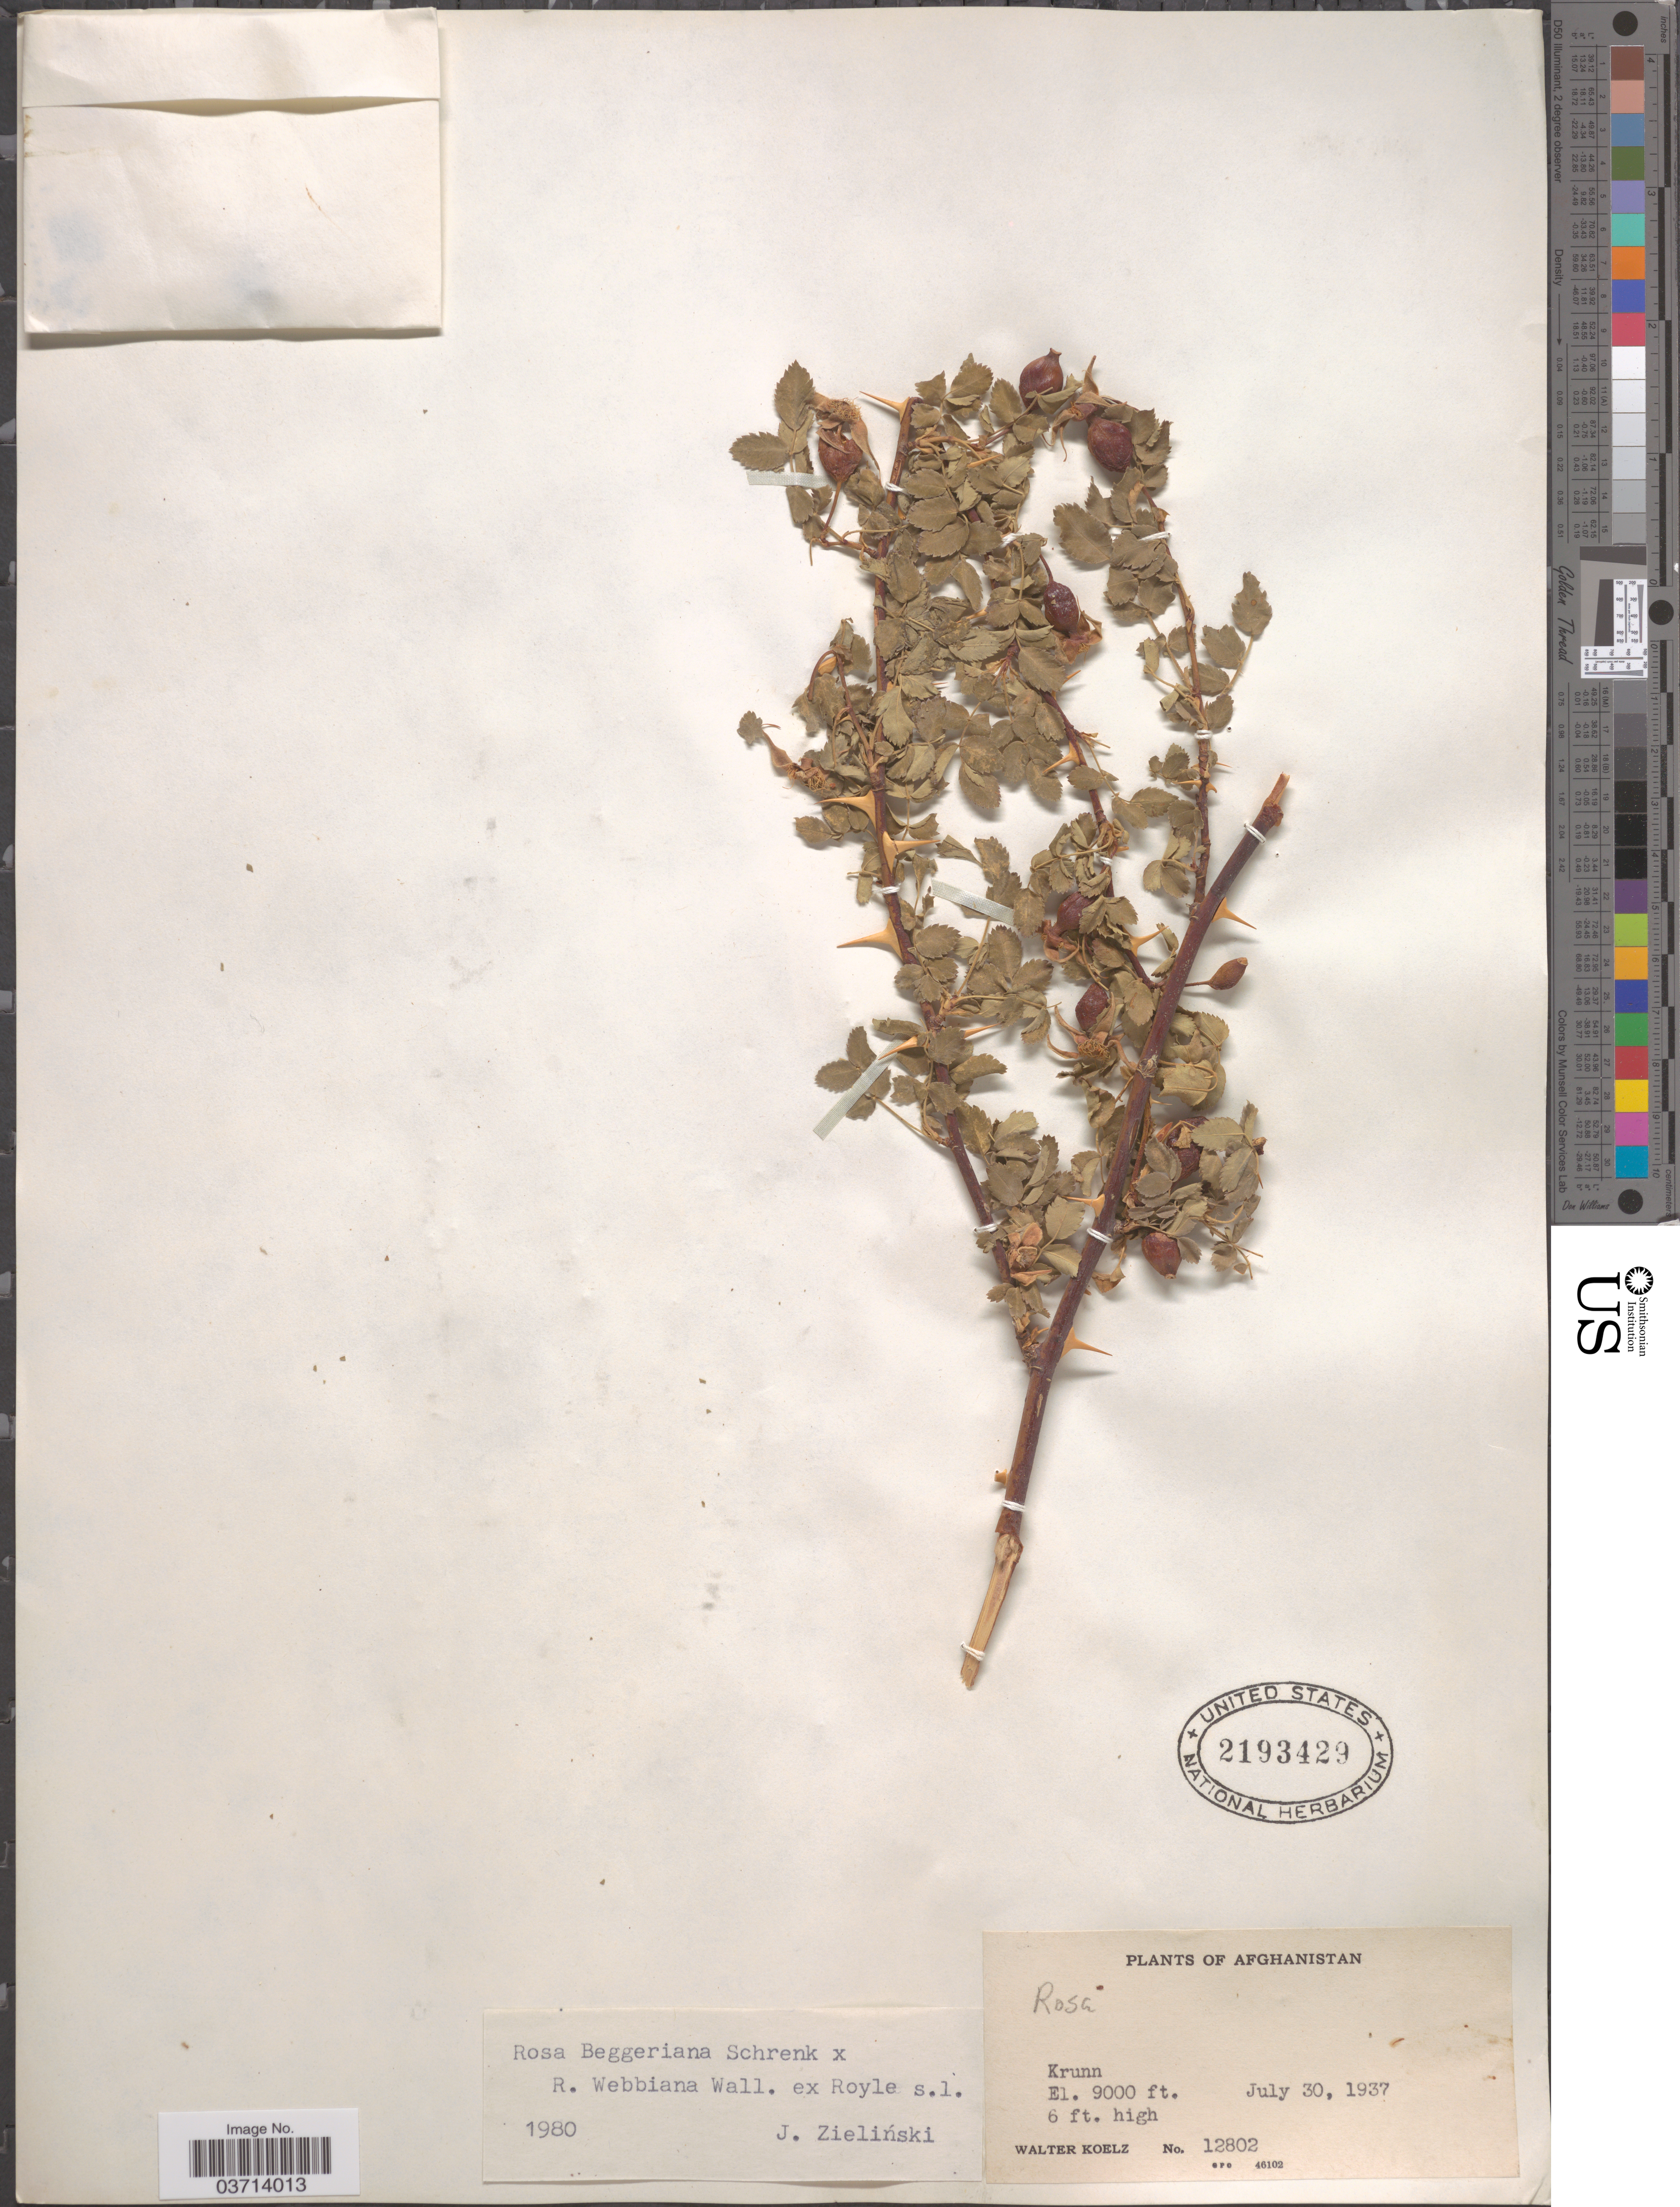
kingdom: Plantae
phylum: Tracheophyta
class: Magnoliopsida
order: Rosales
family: Rosaceae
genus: Rosa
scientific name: Rosa beggeriana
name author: Schrenk ex Fisch. & C.A. Mey.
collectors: W. N. Koelz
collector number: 12802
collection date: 1937-07-30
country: Afghanistan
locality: Krunn.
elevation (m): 2743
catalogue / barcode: US 2193429